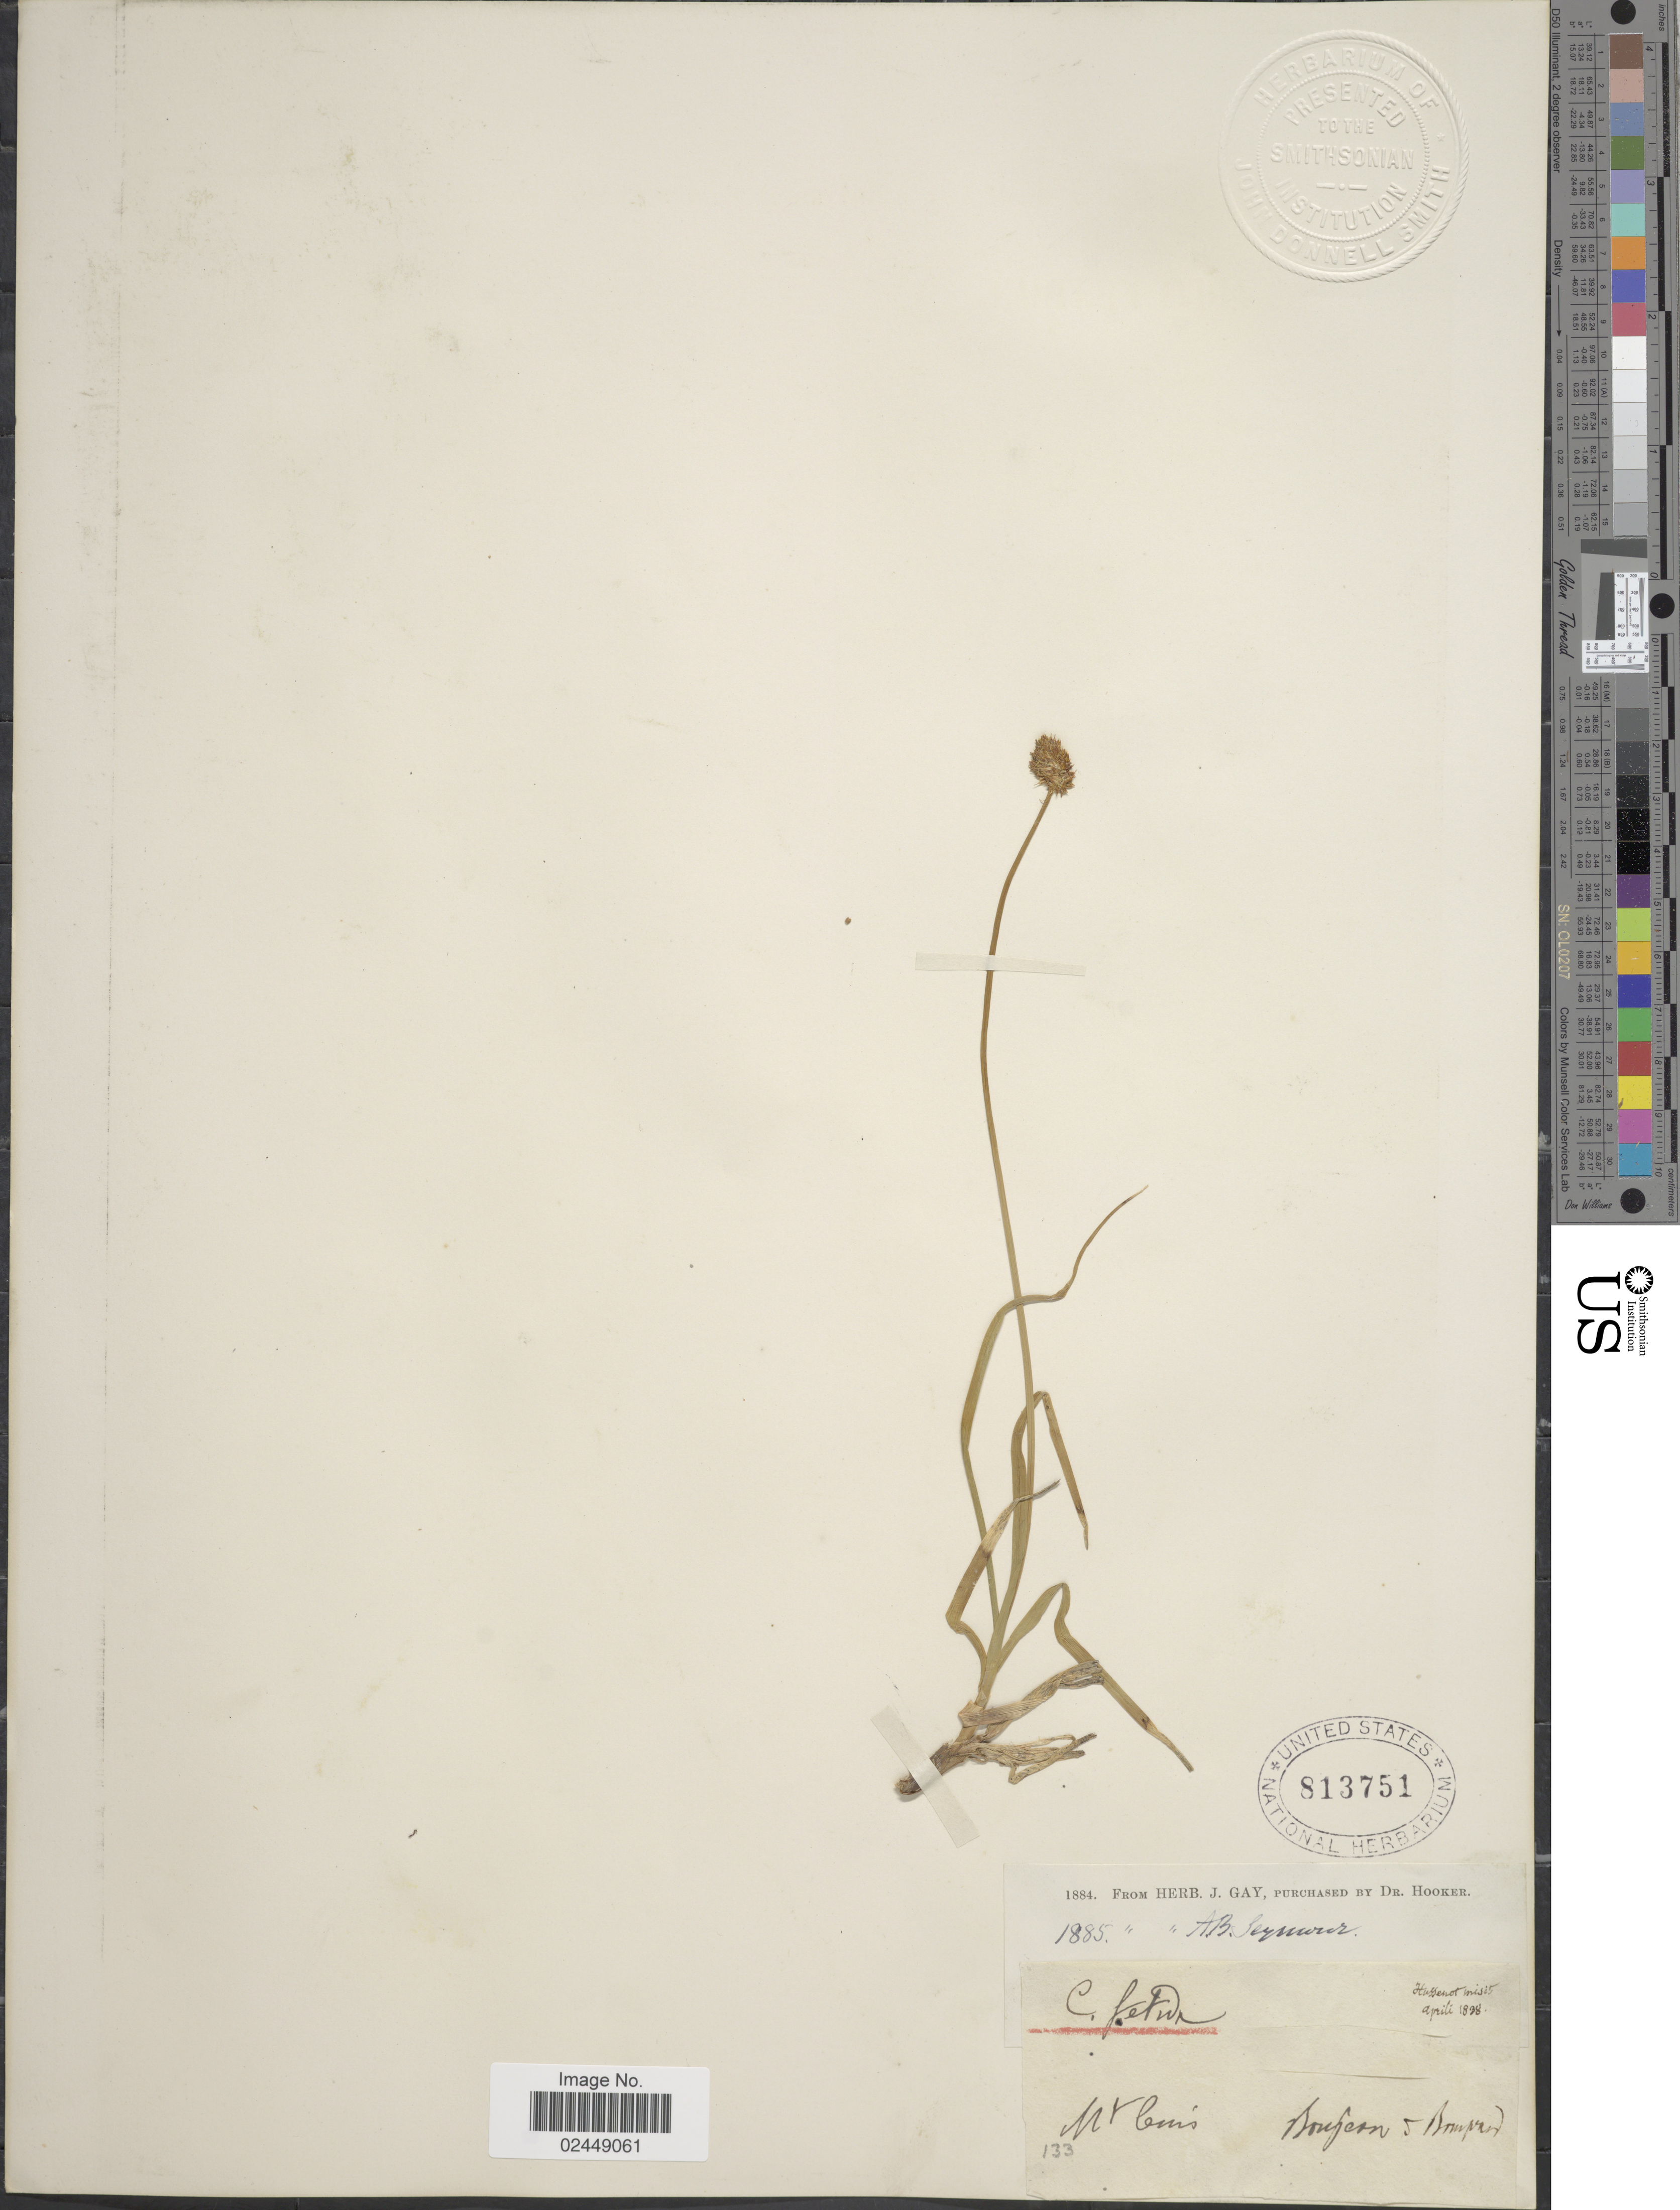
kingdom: Plantae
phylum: Tracheophyta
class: Liliopsida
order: Poales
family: Cyperaceae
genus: Carex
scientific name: Carex foetida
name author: All.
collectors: Hussenot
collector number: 133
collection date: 1885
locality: Mt Cnis, Boufern [illegible text]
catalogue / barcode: US 813751